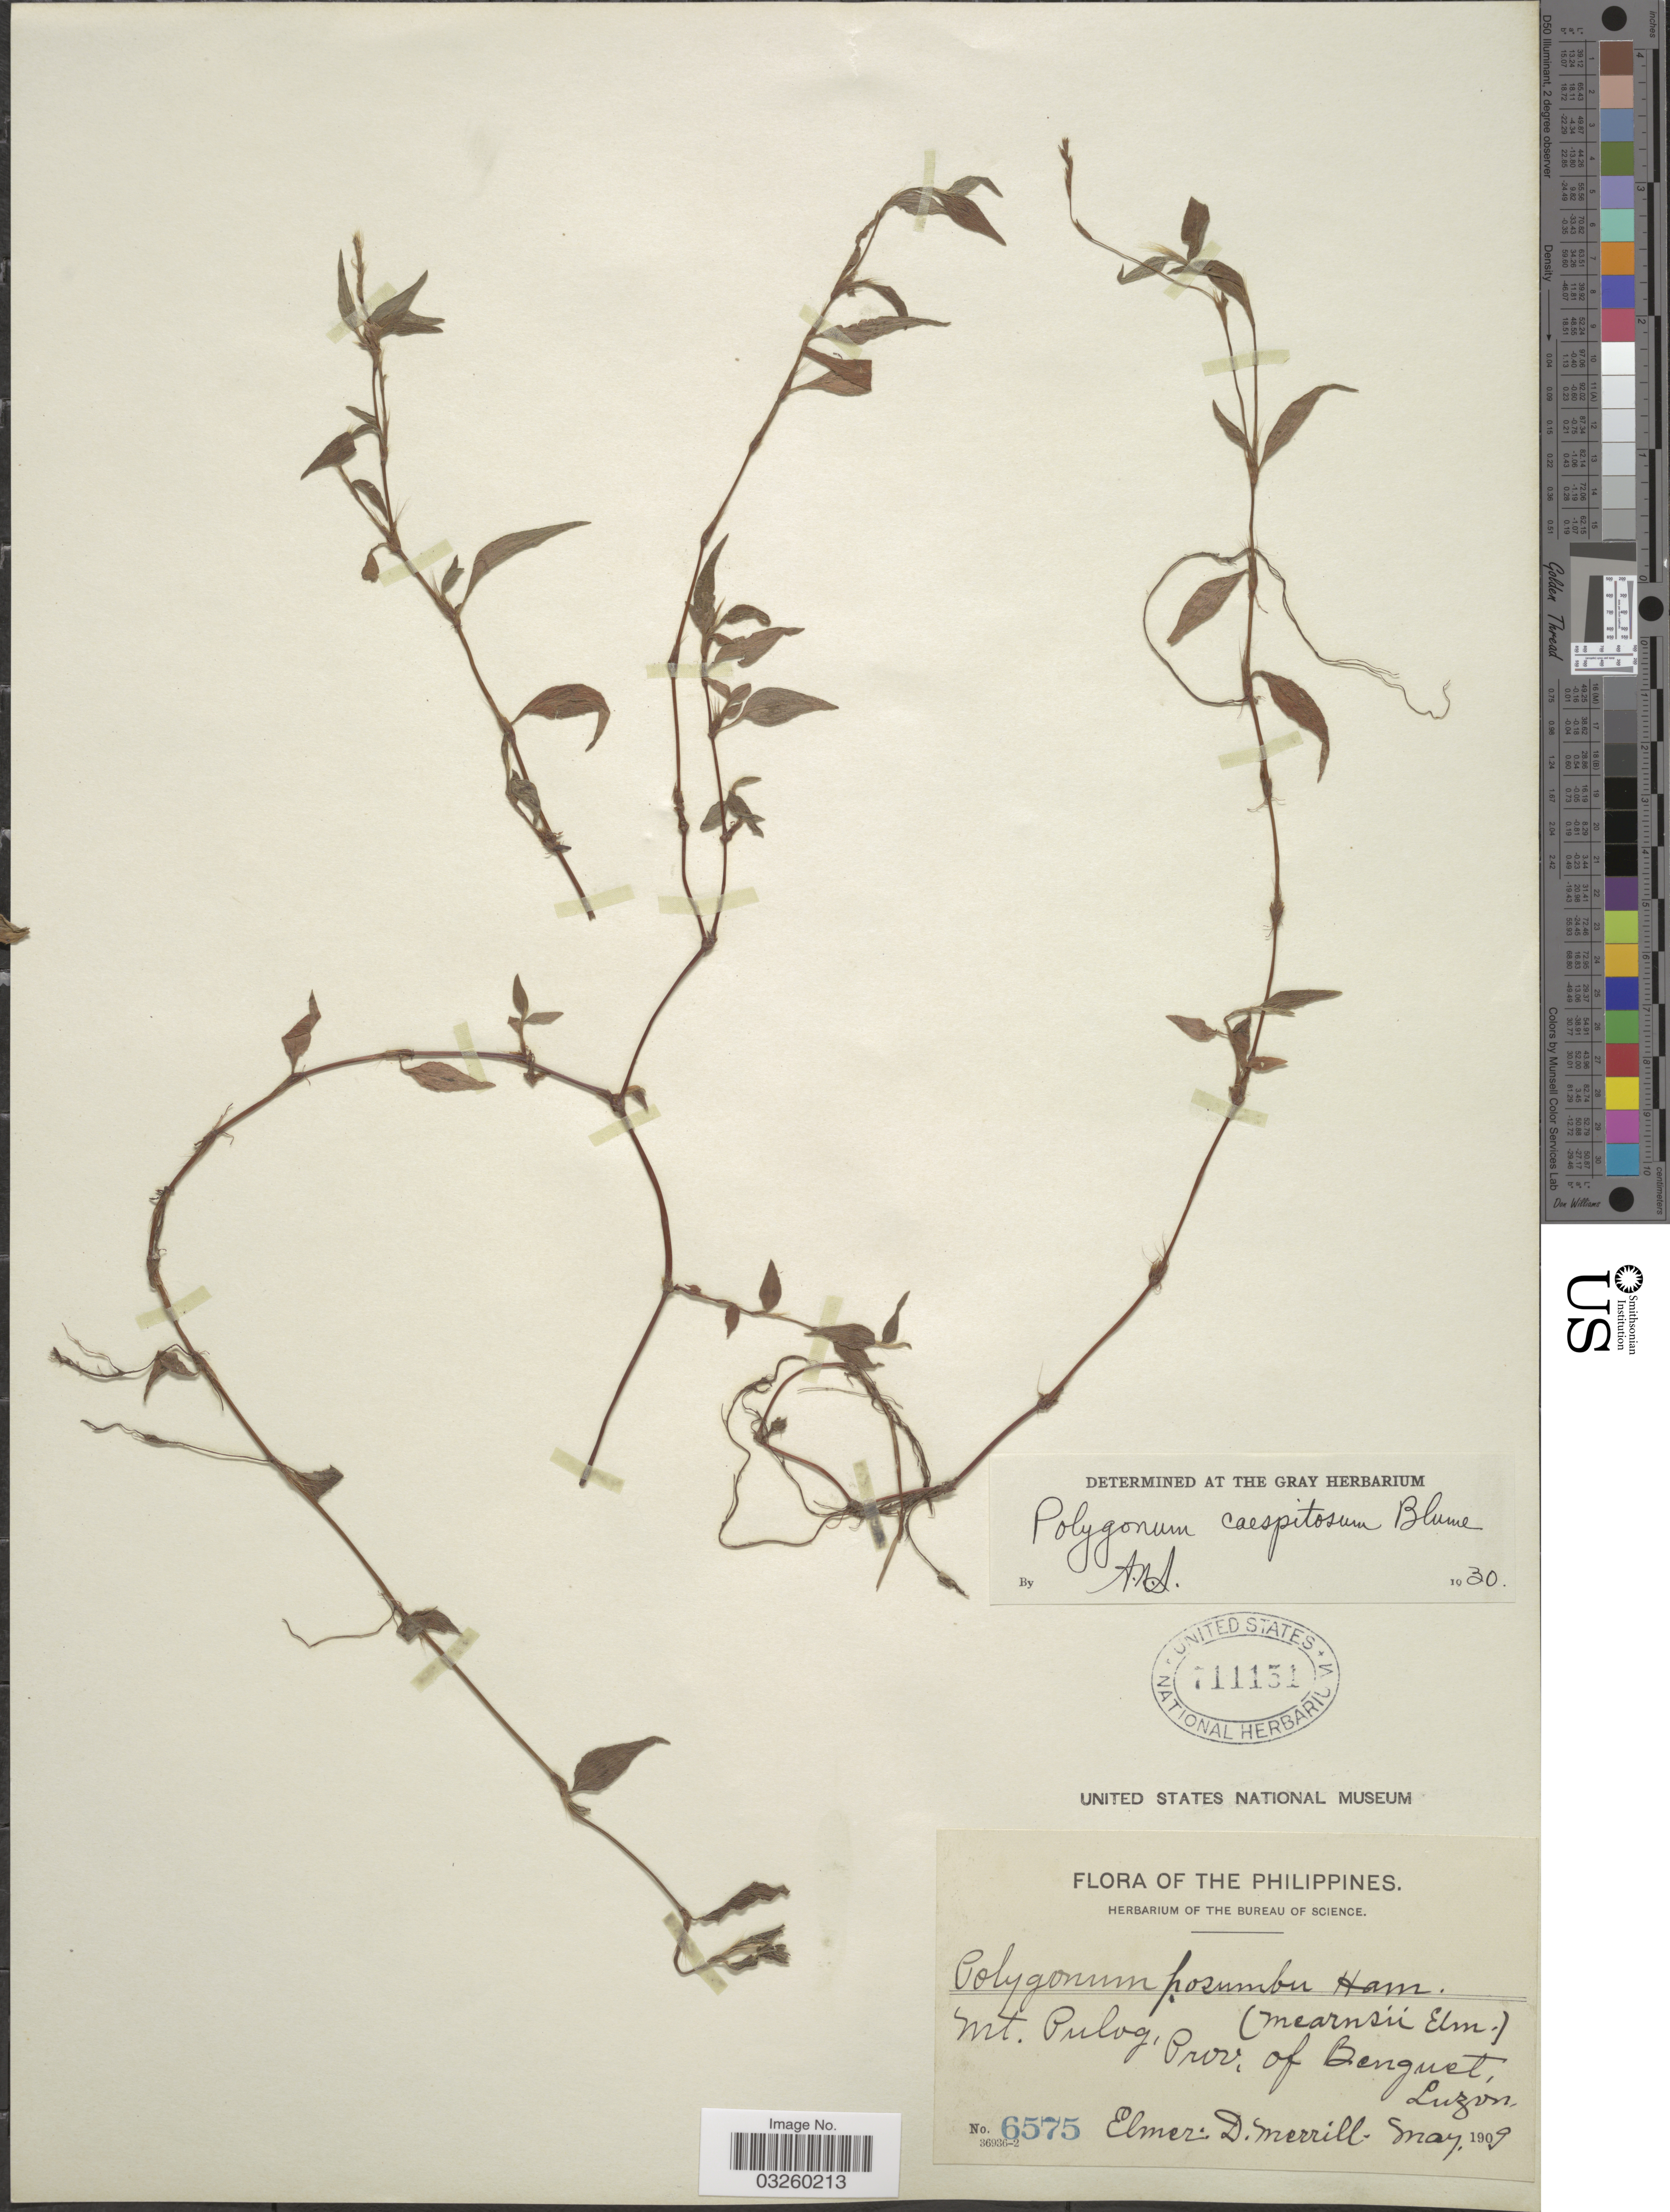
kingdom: Plantae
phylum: Tracheophyta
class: Magnoliopsida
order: Caryophyllales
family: Polygonaceae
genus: Polygonum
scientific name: Polygonum caespitosum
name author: Blume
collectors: E. D. Merrill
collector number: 6575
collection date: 1909-05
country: Philippines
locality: Mt. Pulog, Prov. of Benguet, Luzon.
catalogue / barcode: US 711151